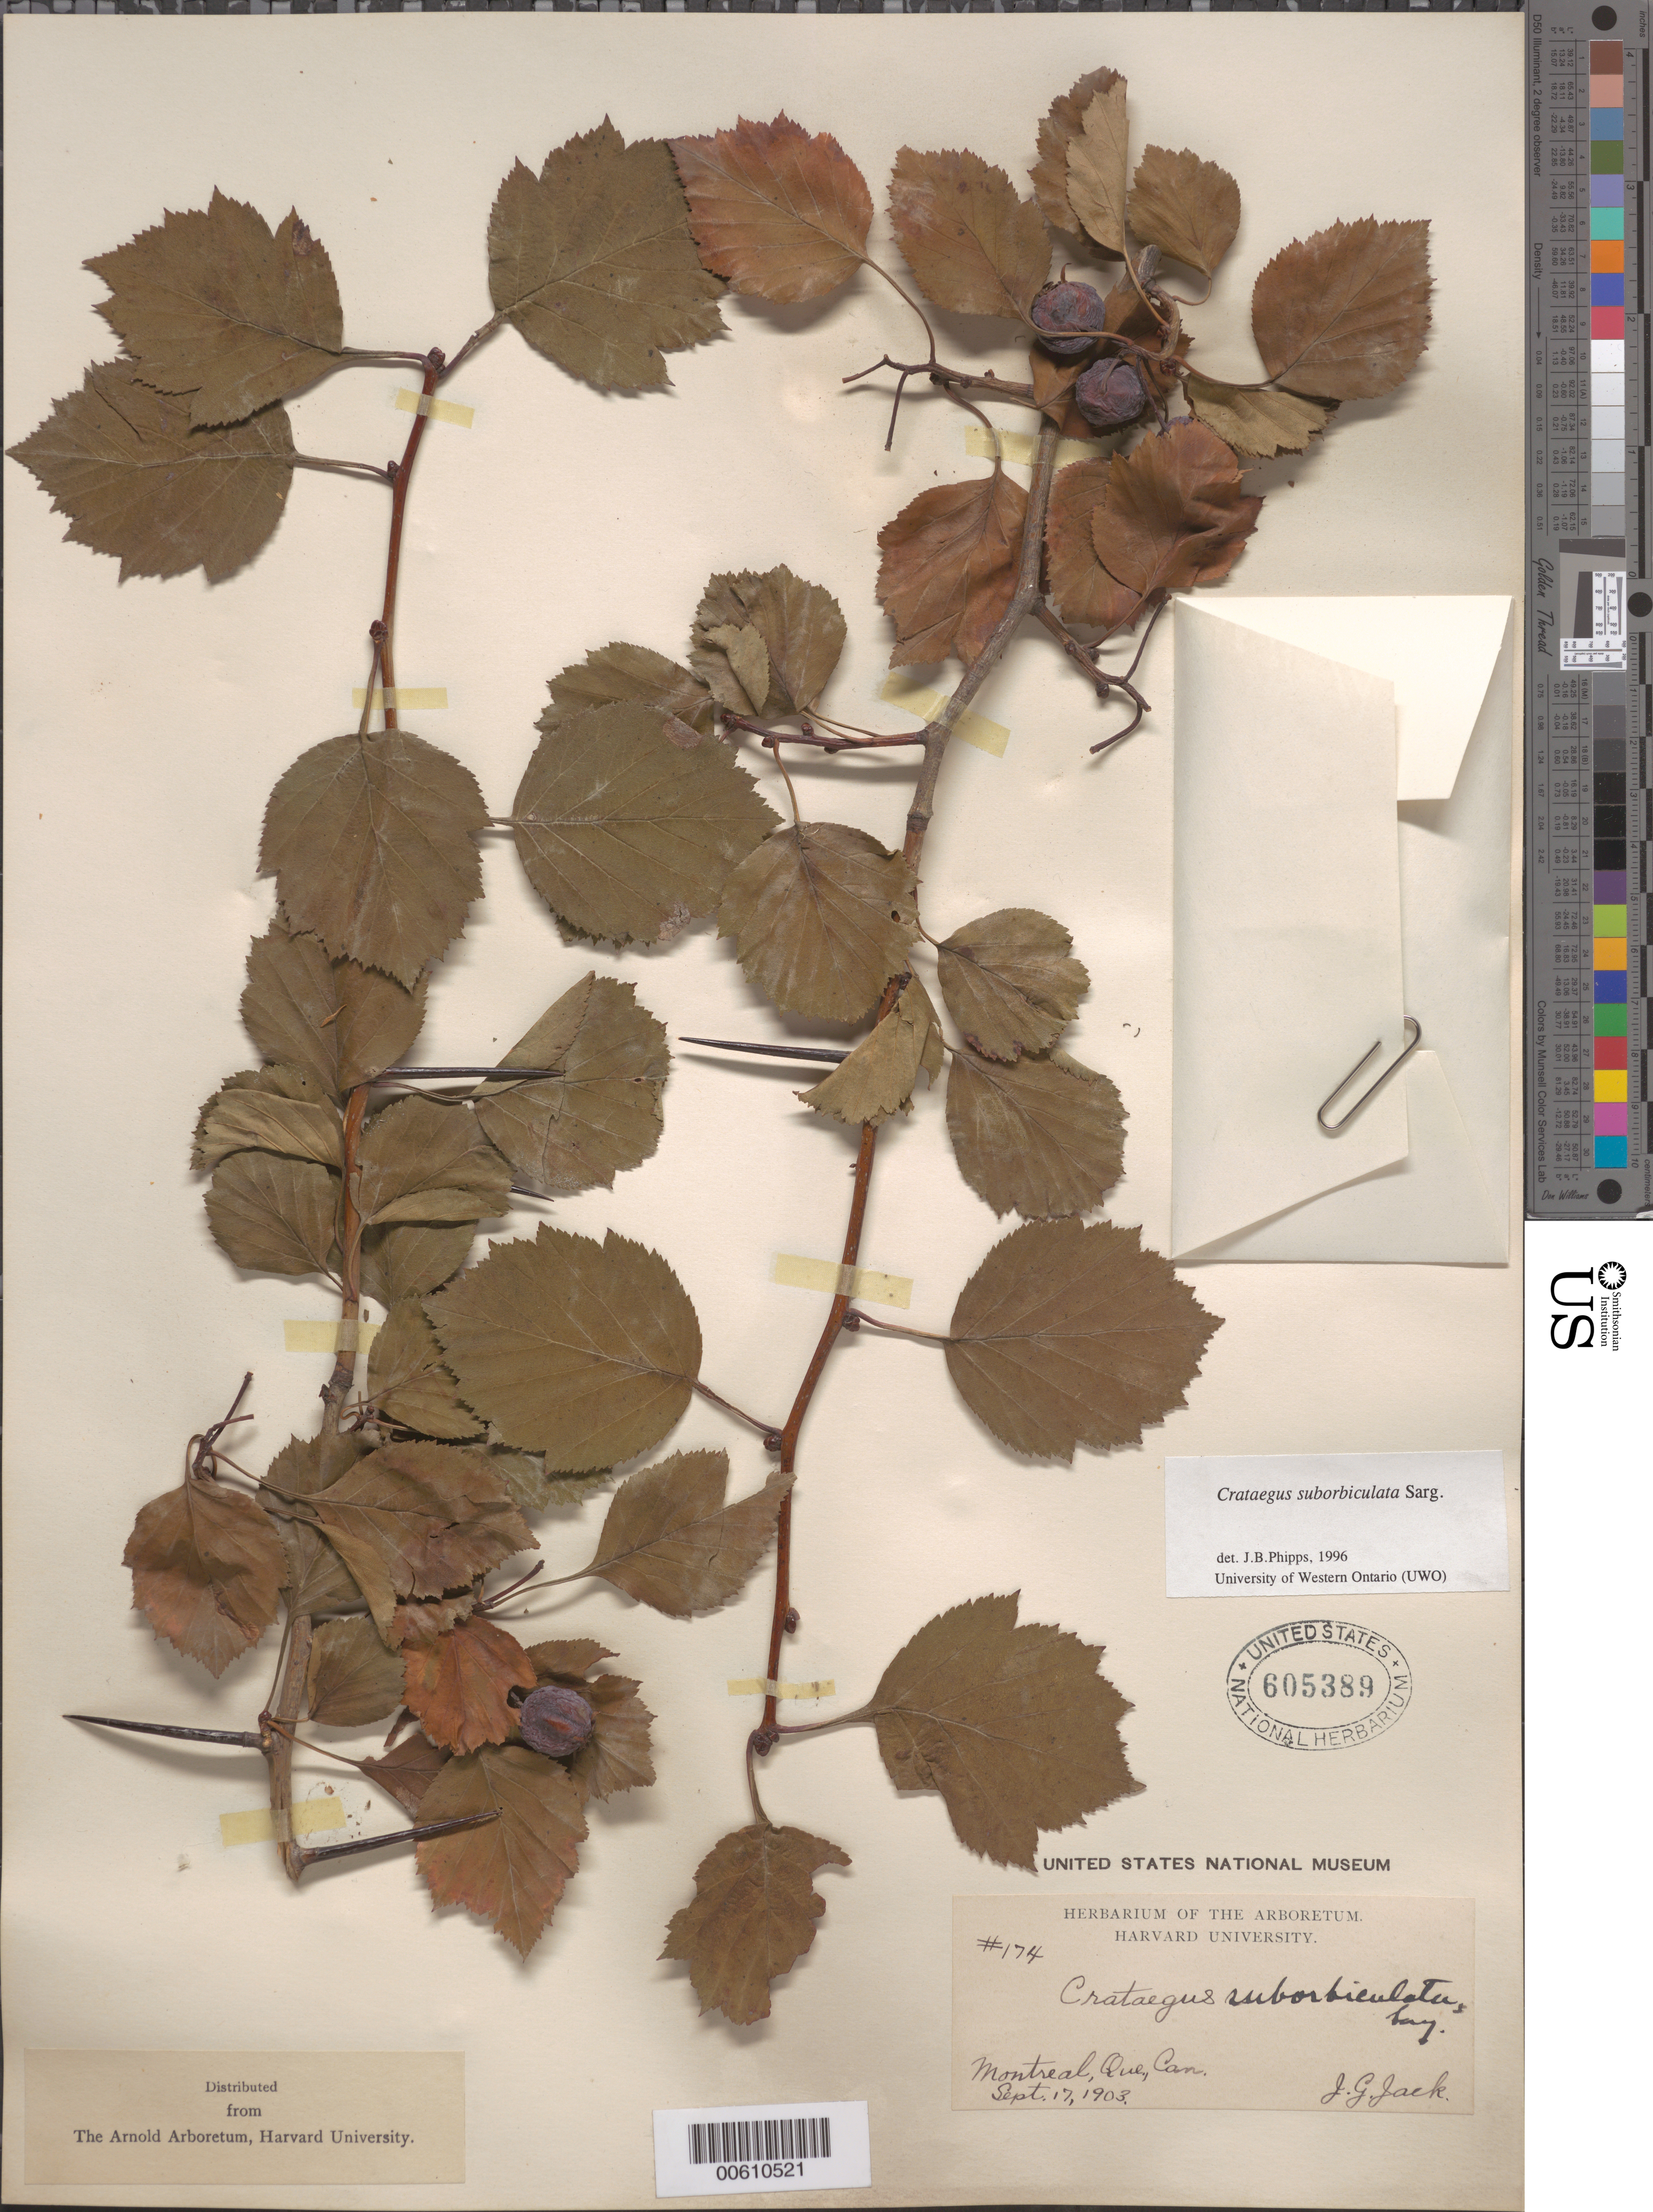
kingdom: Plantae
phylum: Tracheophyta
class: Magnoliopsida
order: Rosales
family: Rosaceae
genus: Crataegus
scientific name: Crataegus suborbiculata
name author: Sarg.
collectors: J. G. Jack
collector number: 174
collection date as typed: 17 Sep 1903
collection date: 1903-09-17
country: Canada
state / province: Quebec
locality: Montreal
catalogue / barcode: US 605389